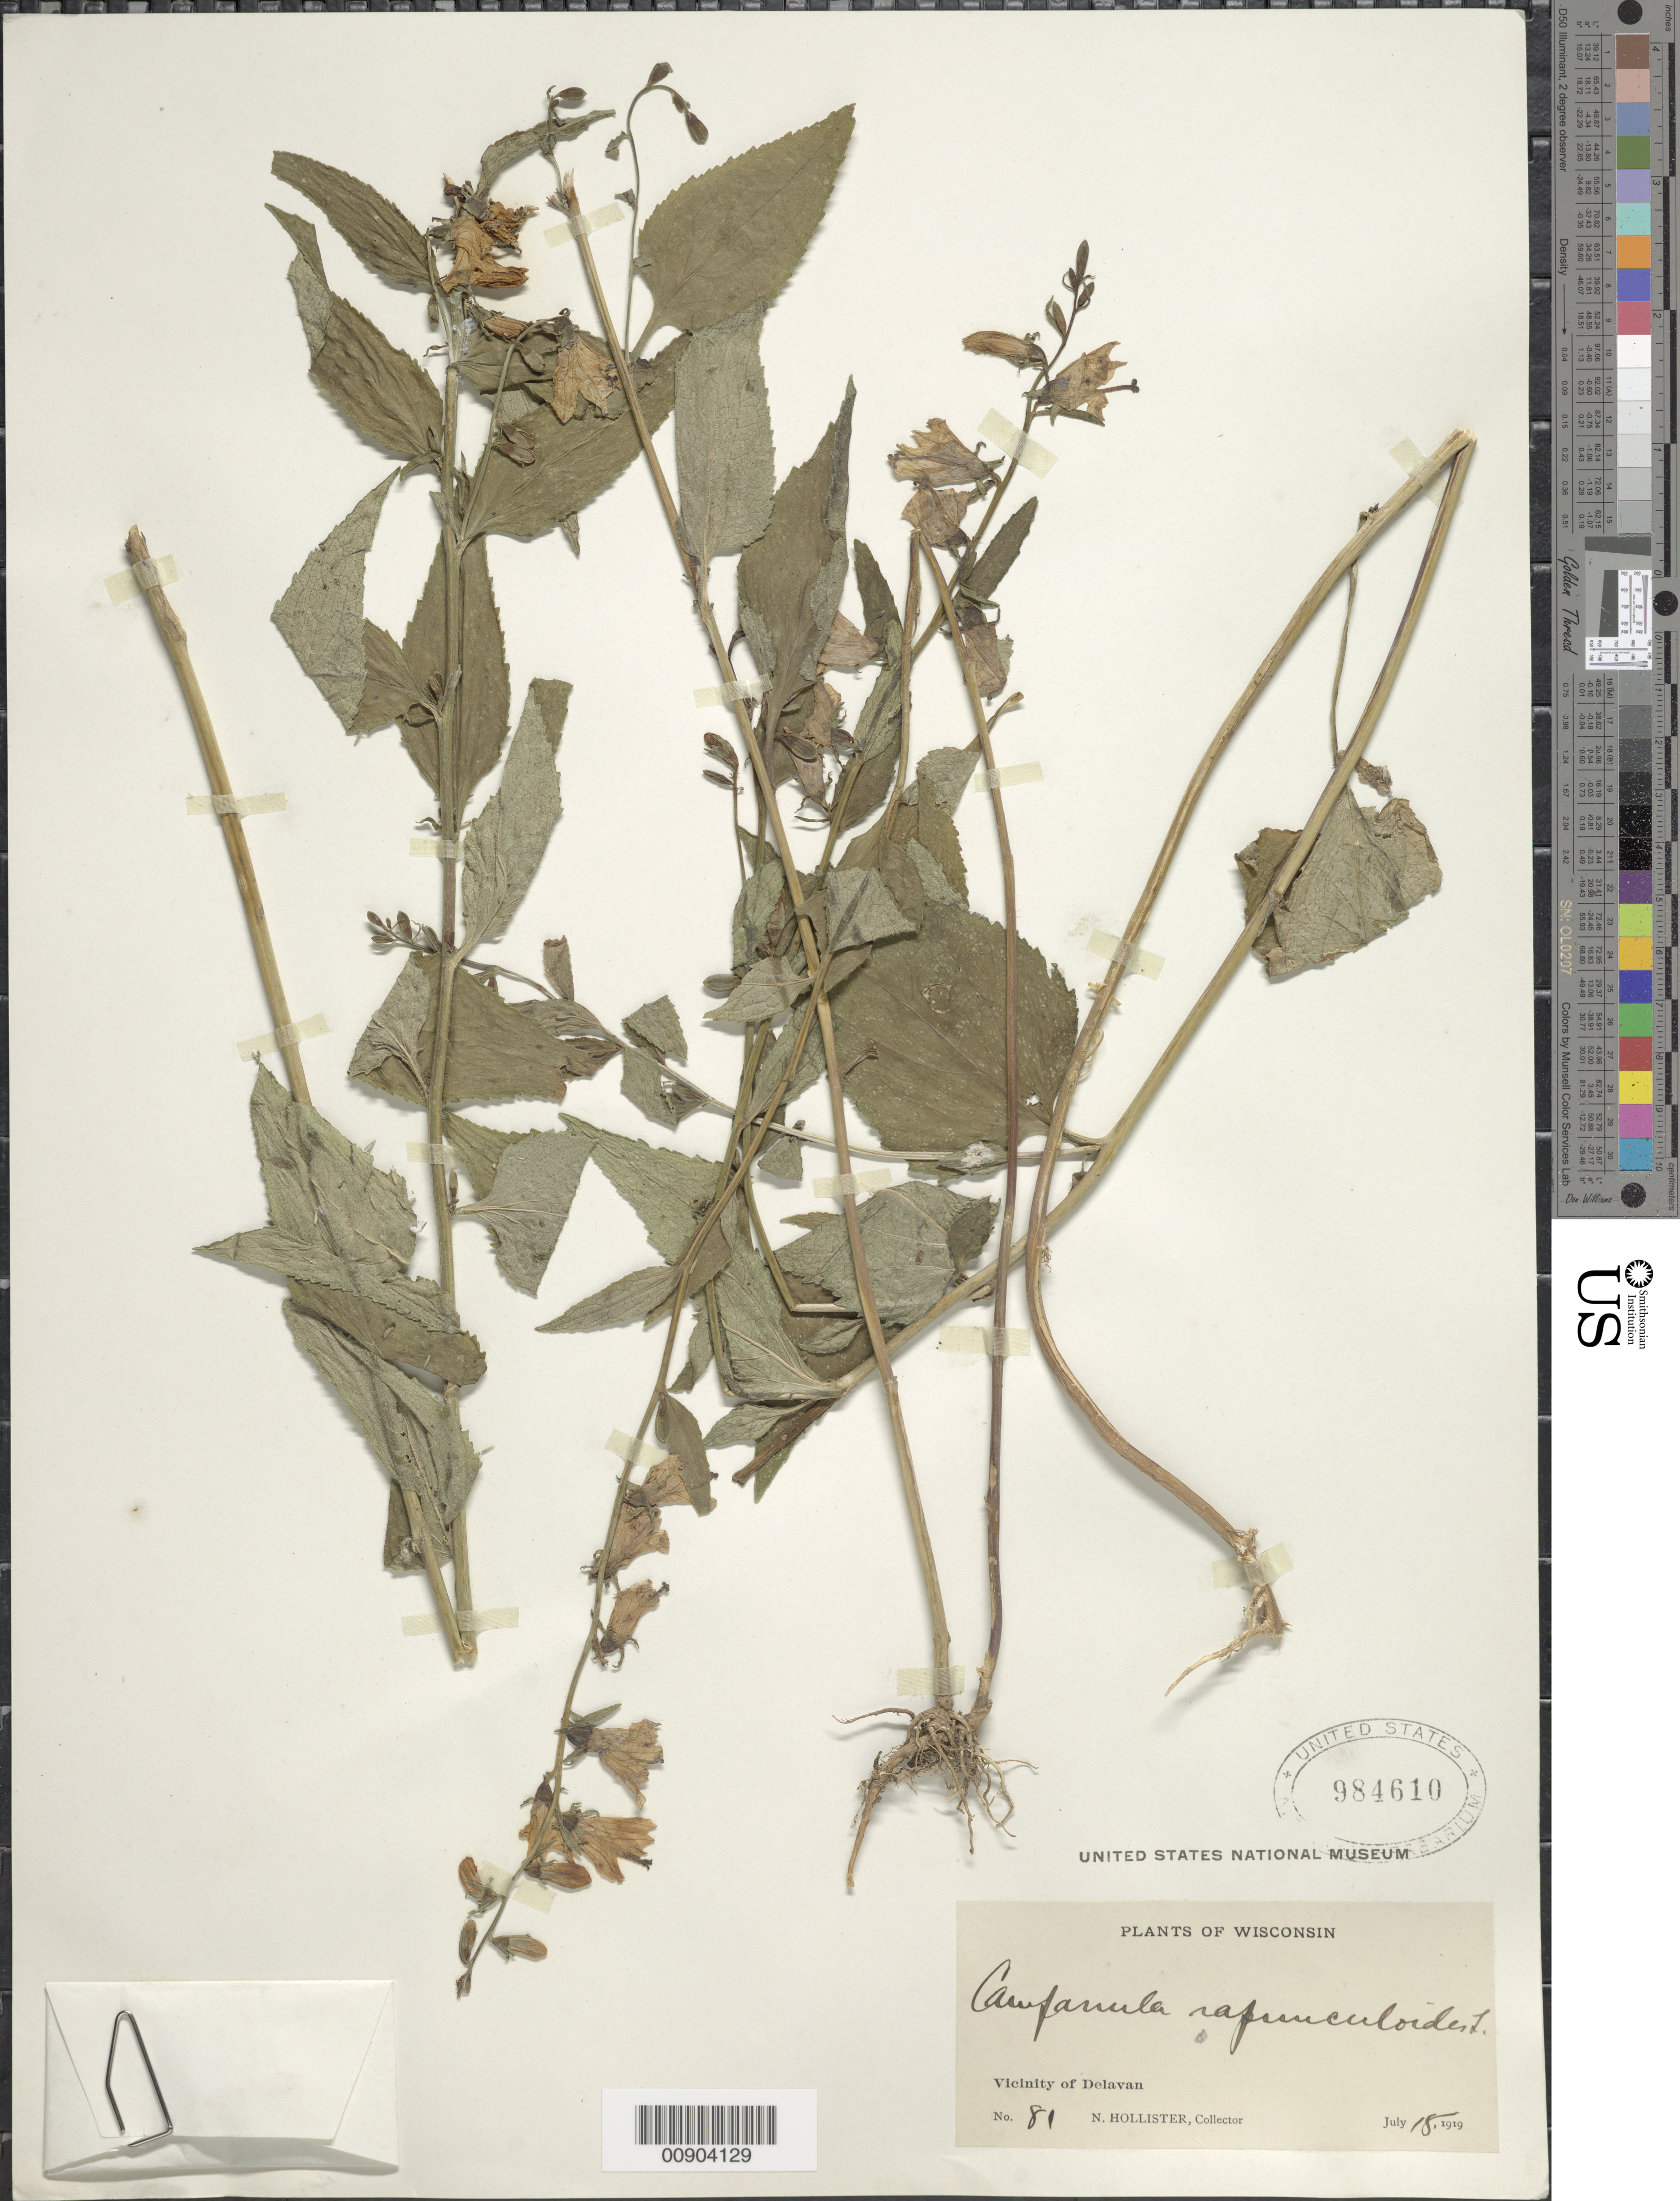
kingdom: Plantae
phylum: Tracheophyta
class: Magnoliopsida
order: Asterales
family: Campanulaceae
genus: Campanula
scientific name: Campanula rapunculoides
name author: L.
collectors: N. Hollister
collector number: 81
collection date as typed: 18 Jul 1919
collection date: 1919-07-18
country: United States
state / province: Wisconsin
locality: Delavan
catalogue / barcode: US 984610